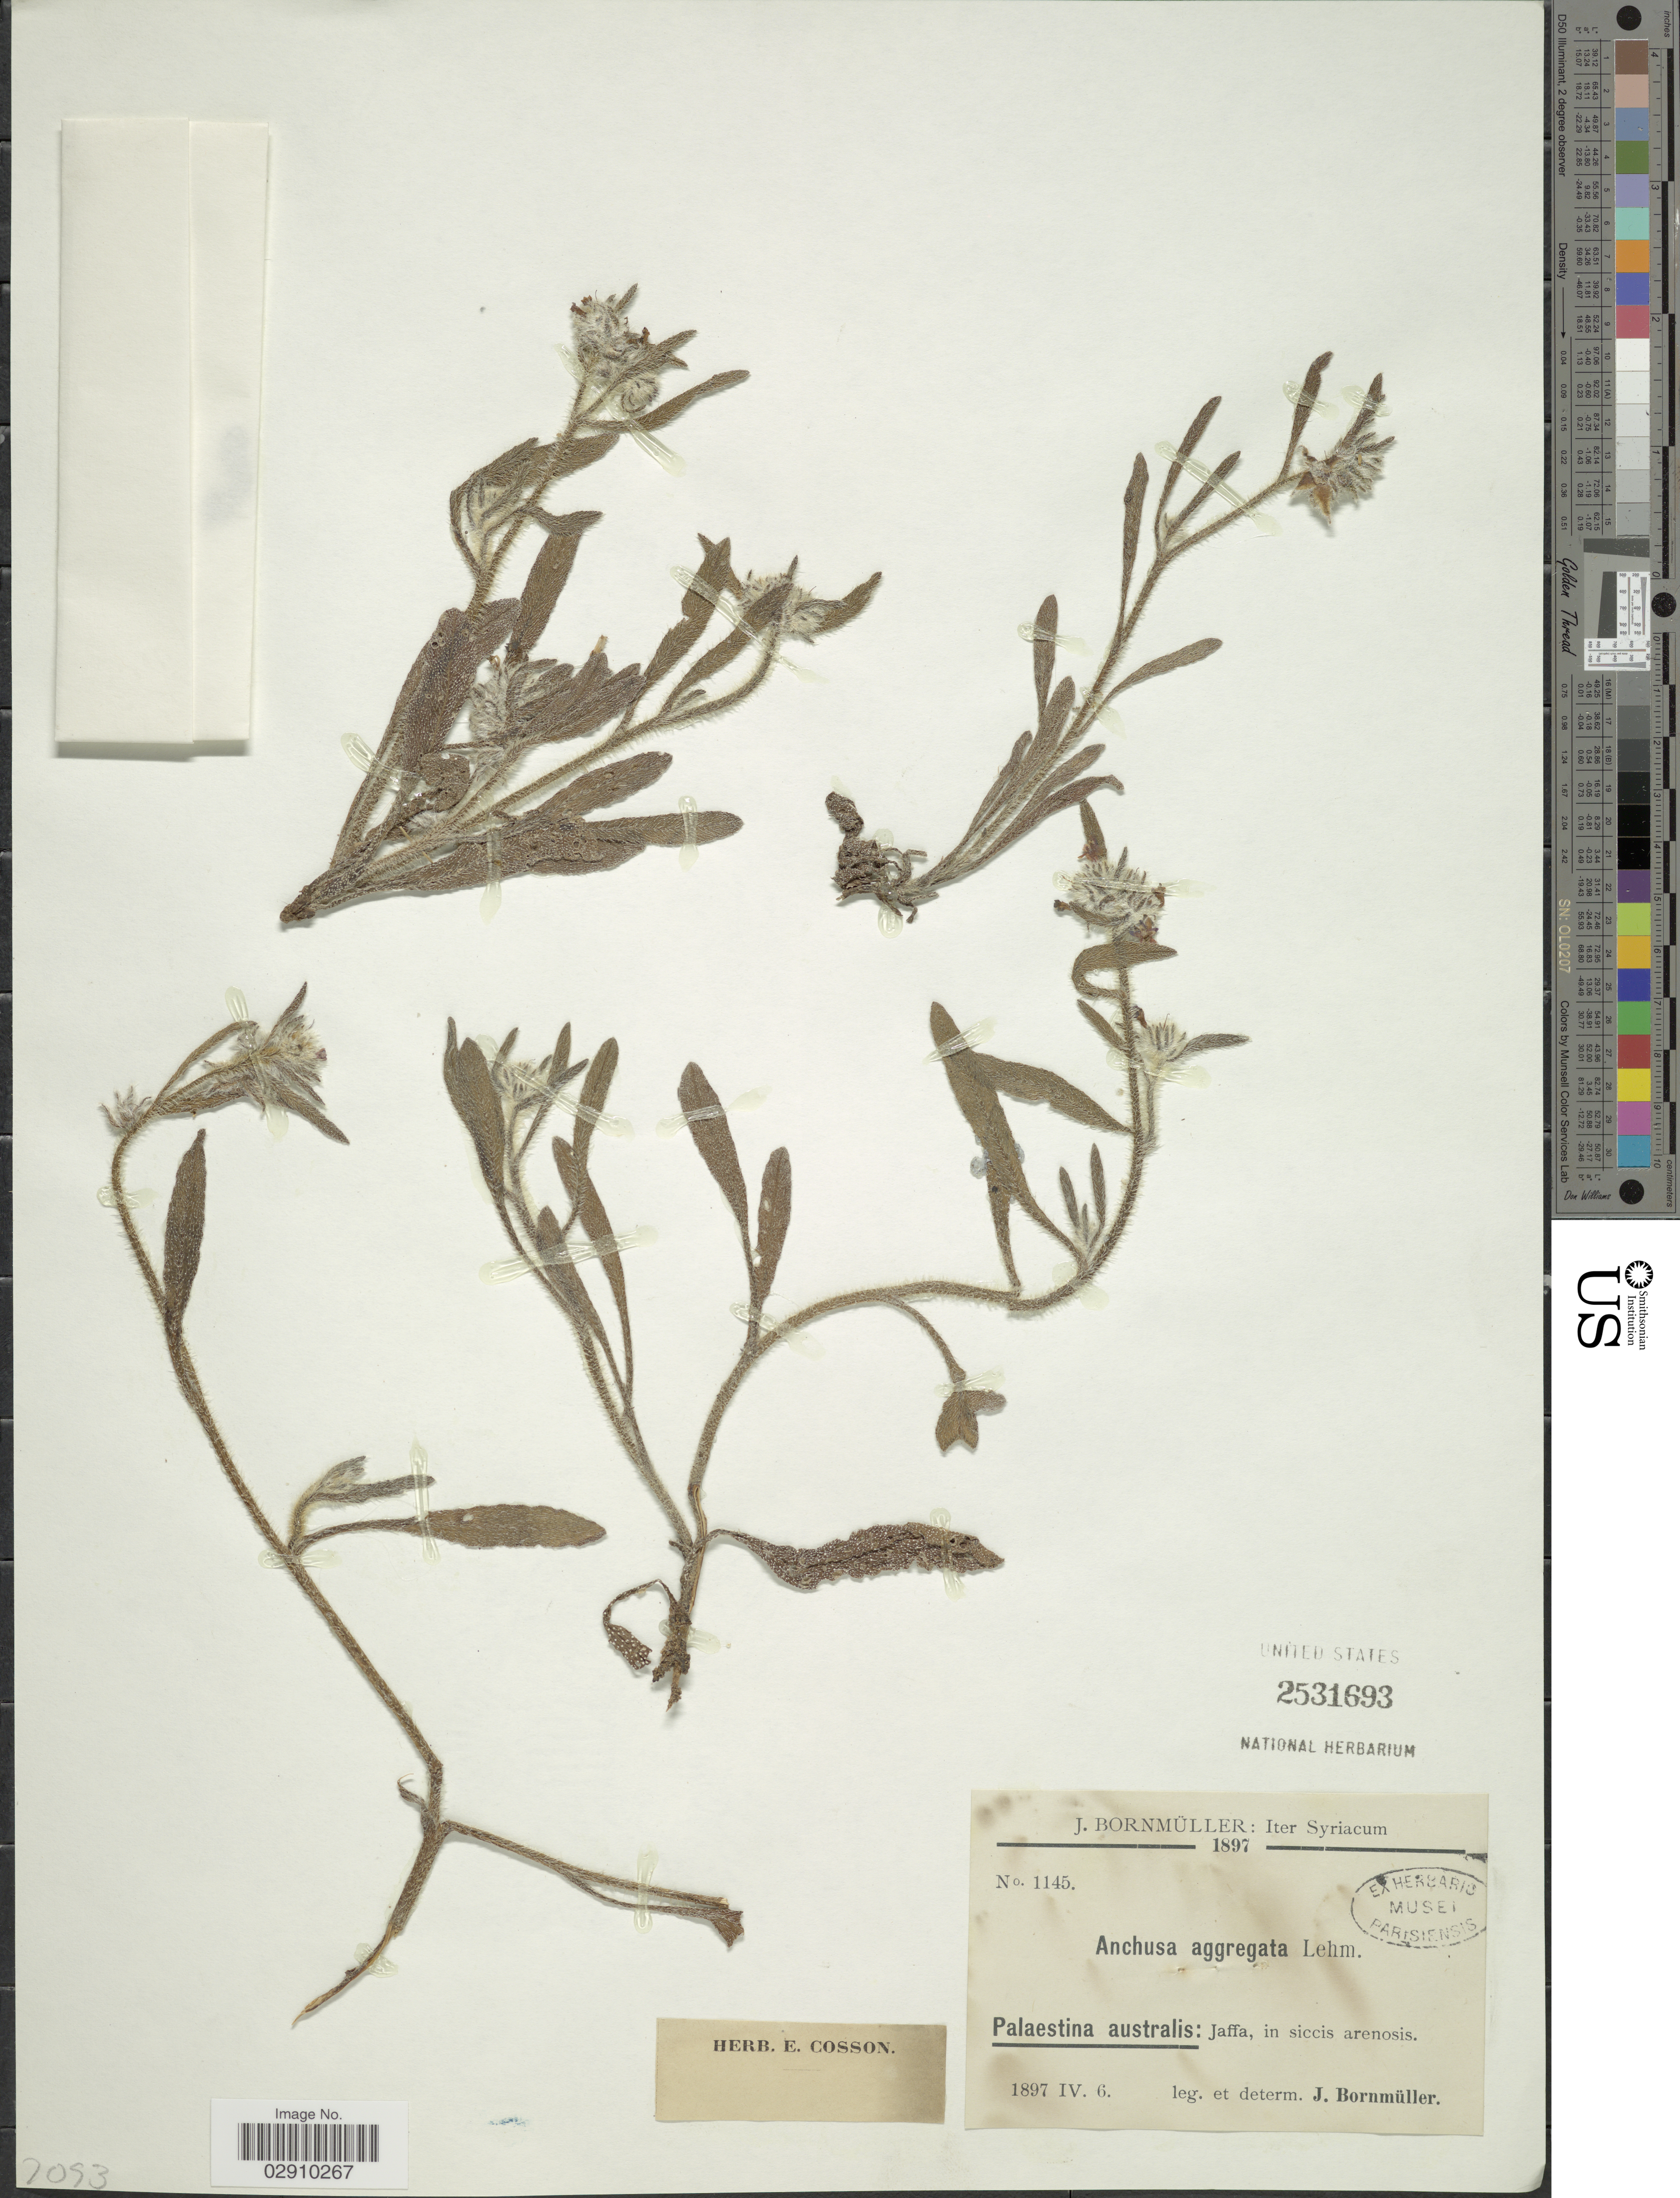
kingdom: Plantae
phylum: Tracheophyta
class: Magnoliopsida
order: Boraginales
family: Boraginaceae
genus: Anchusa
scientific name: Anchusa aggregata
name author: Lehm.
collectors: J. Bornmüller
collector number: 1145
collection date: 1897-04-06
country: Israel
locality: Palaestina australis: Jaffa, in siccis arenosis.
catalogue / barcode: US 2531693